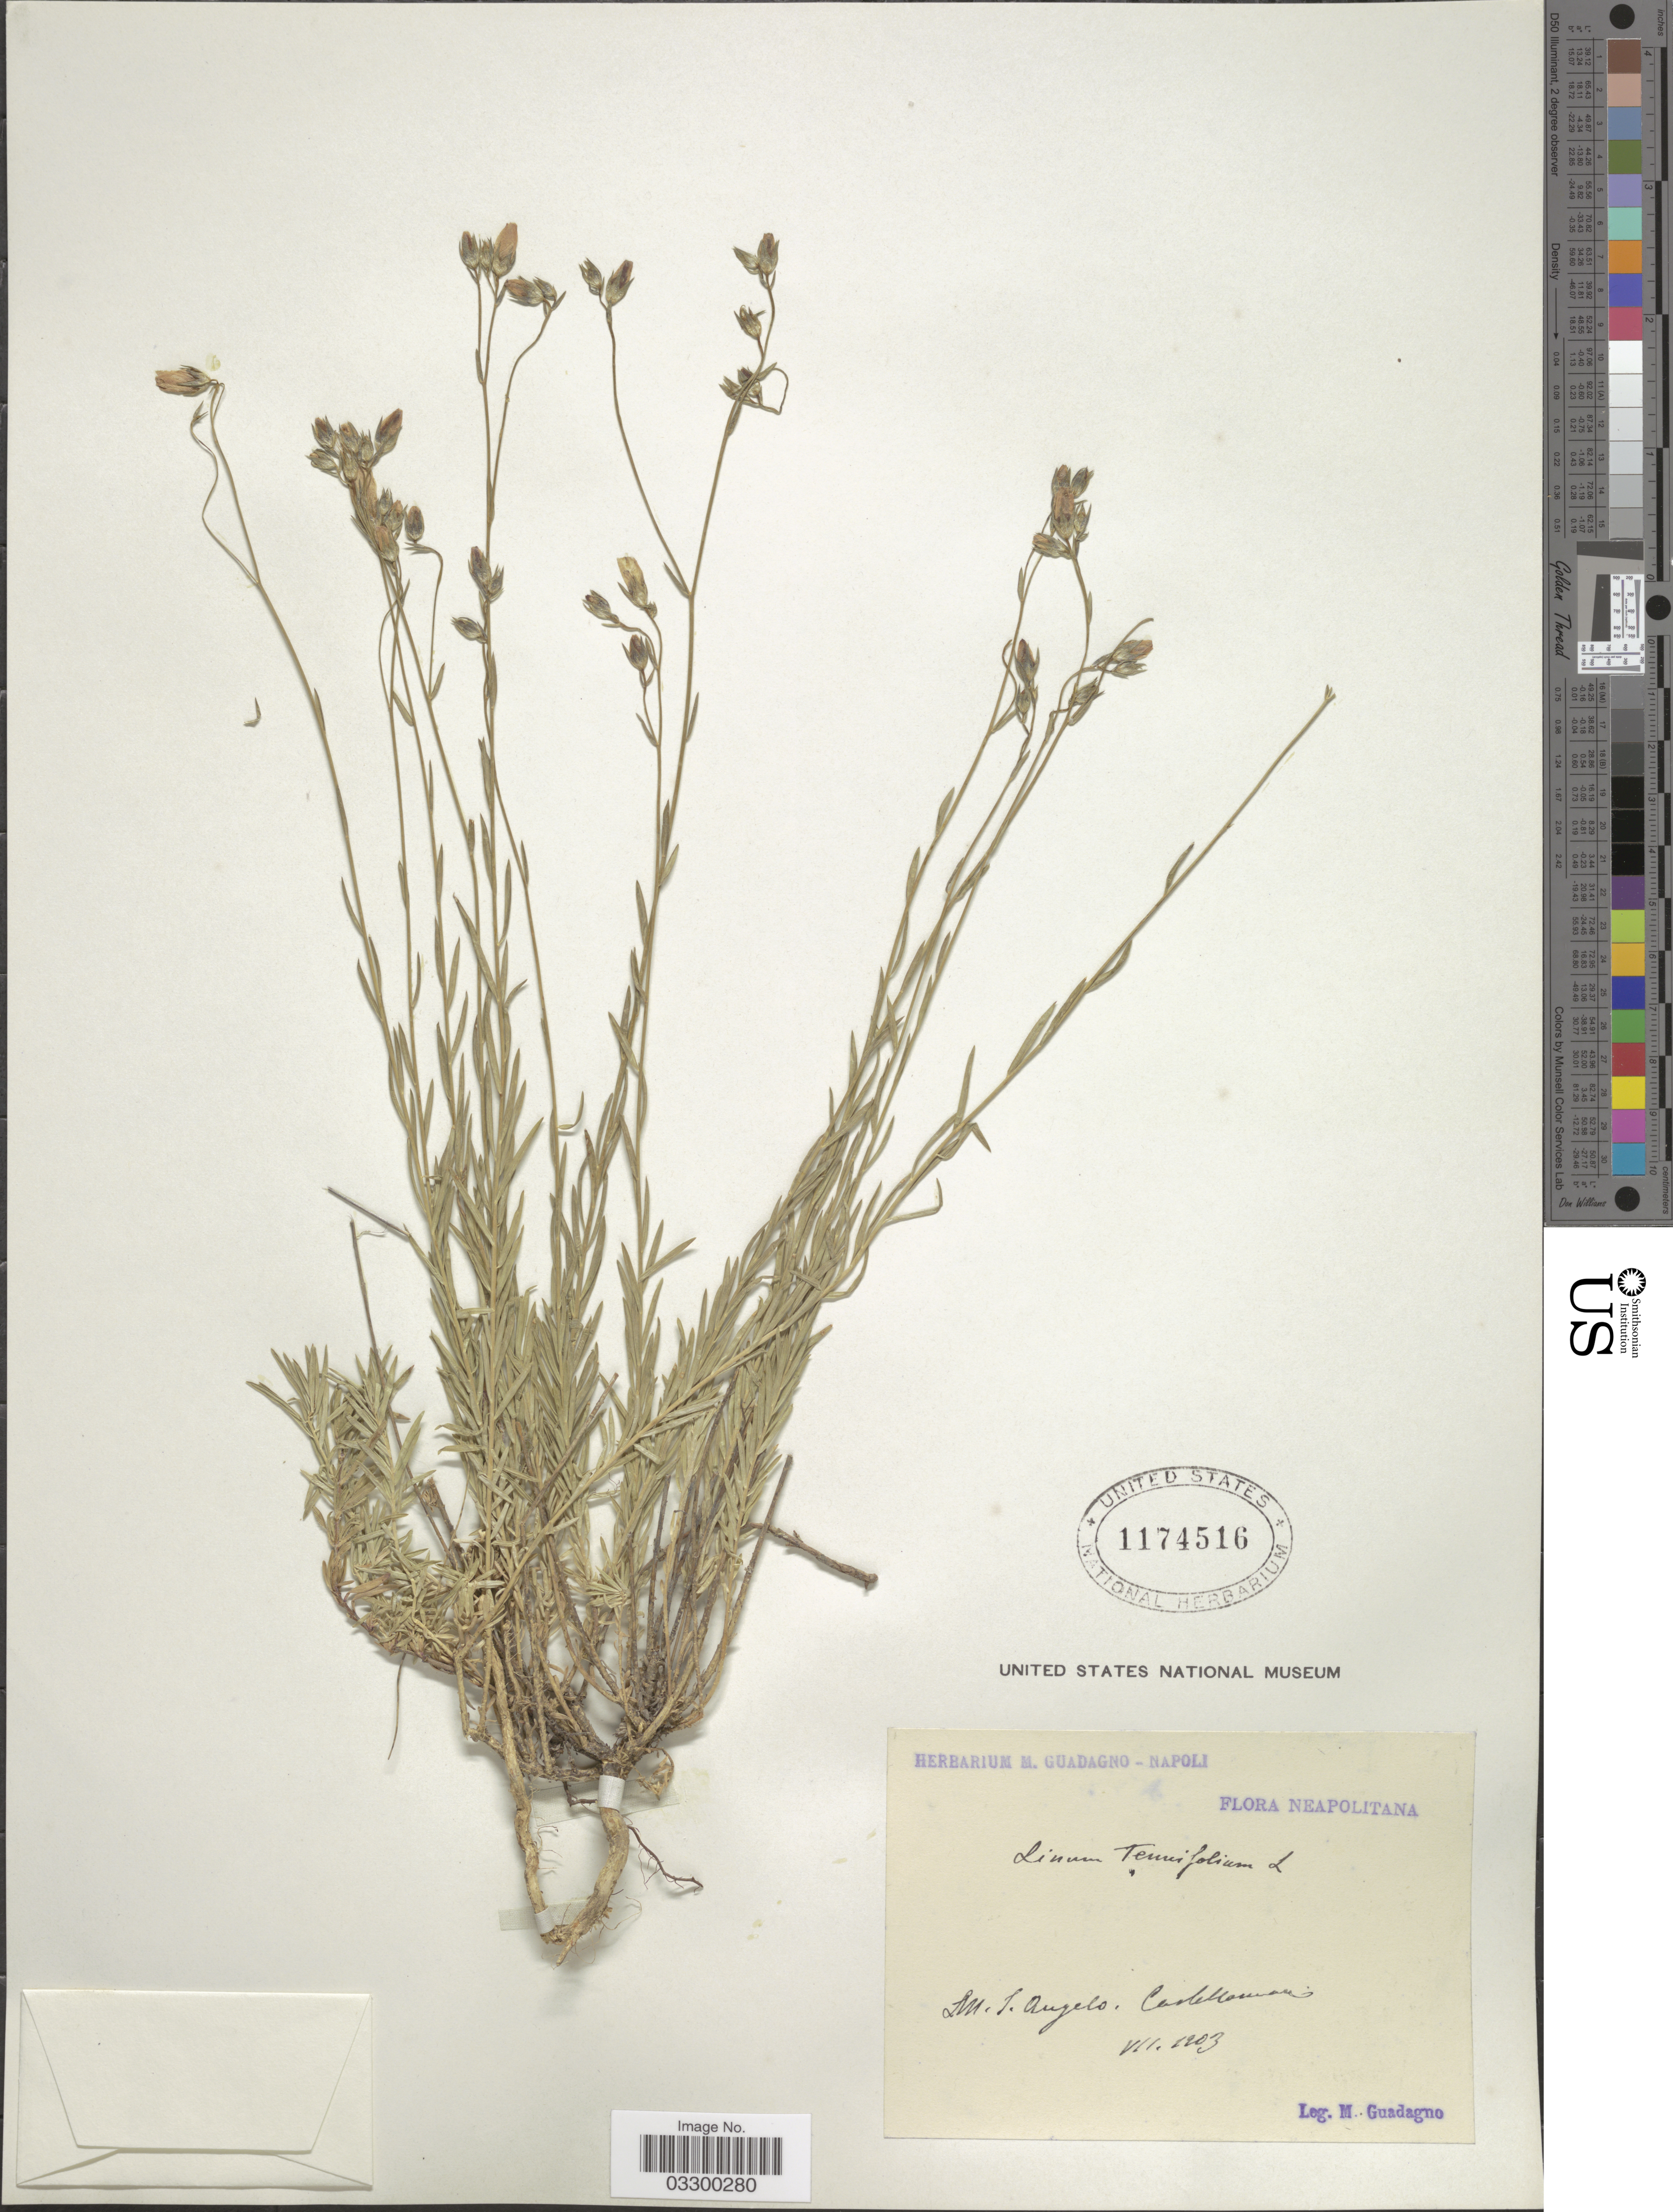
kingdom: Plantae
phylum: Tracheophyta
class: Magnoliopsida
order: Malpighiales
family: Linaceae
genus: Linum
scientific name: Linum tenuifolium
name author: L.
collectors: M. Guadagno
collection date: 1903-07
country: Italy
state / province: Campania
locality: M. S.Angelo, Castellammare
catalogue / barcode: US 1174516